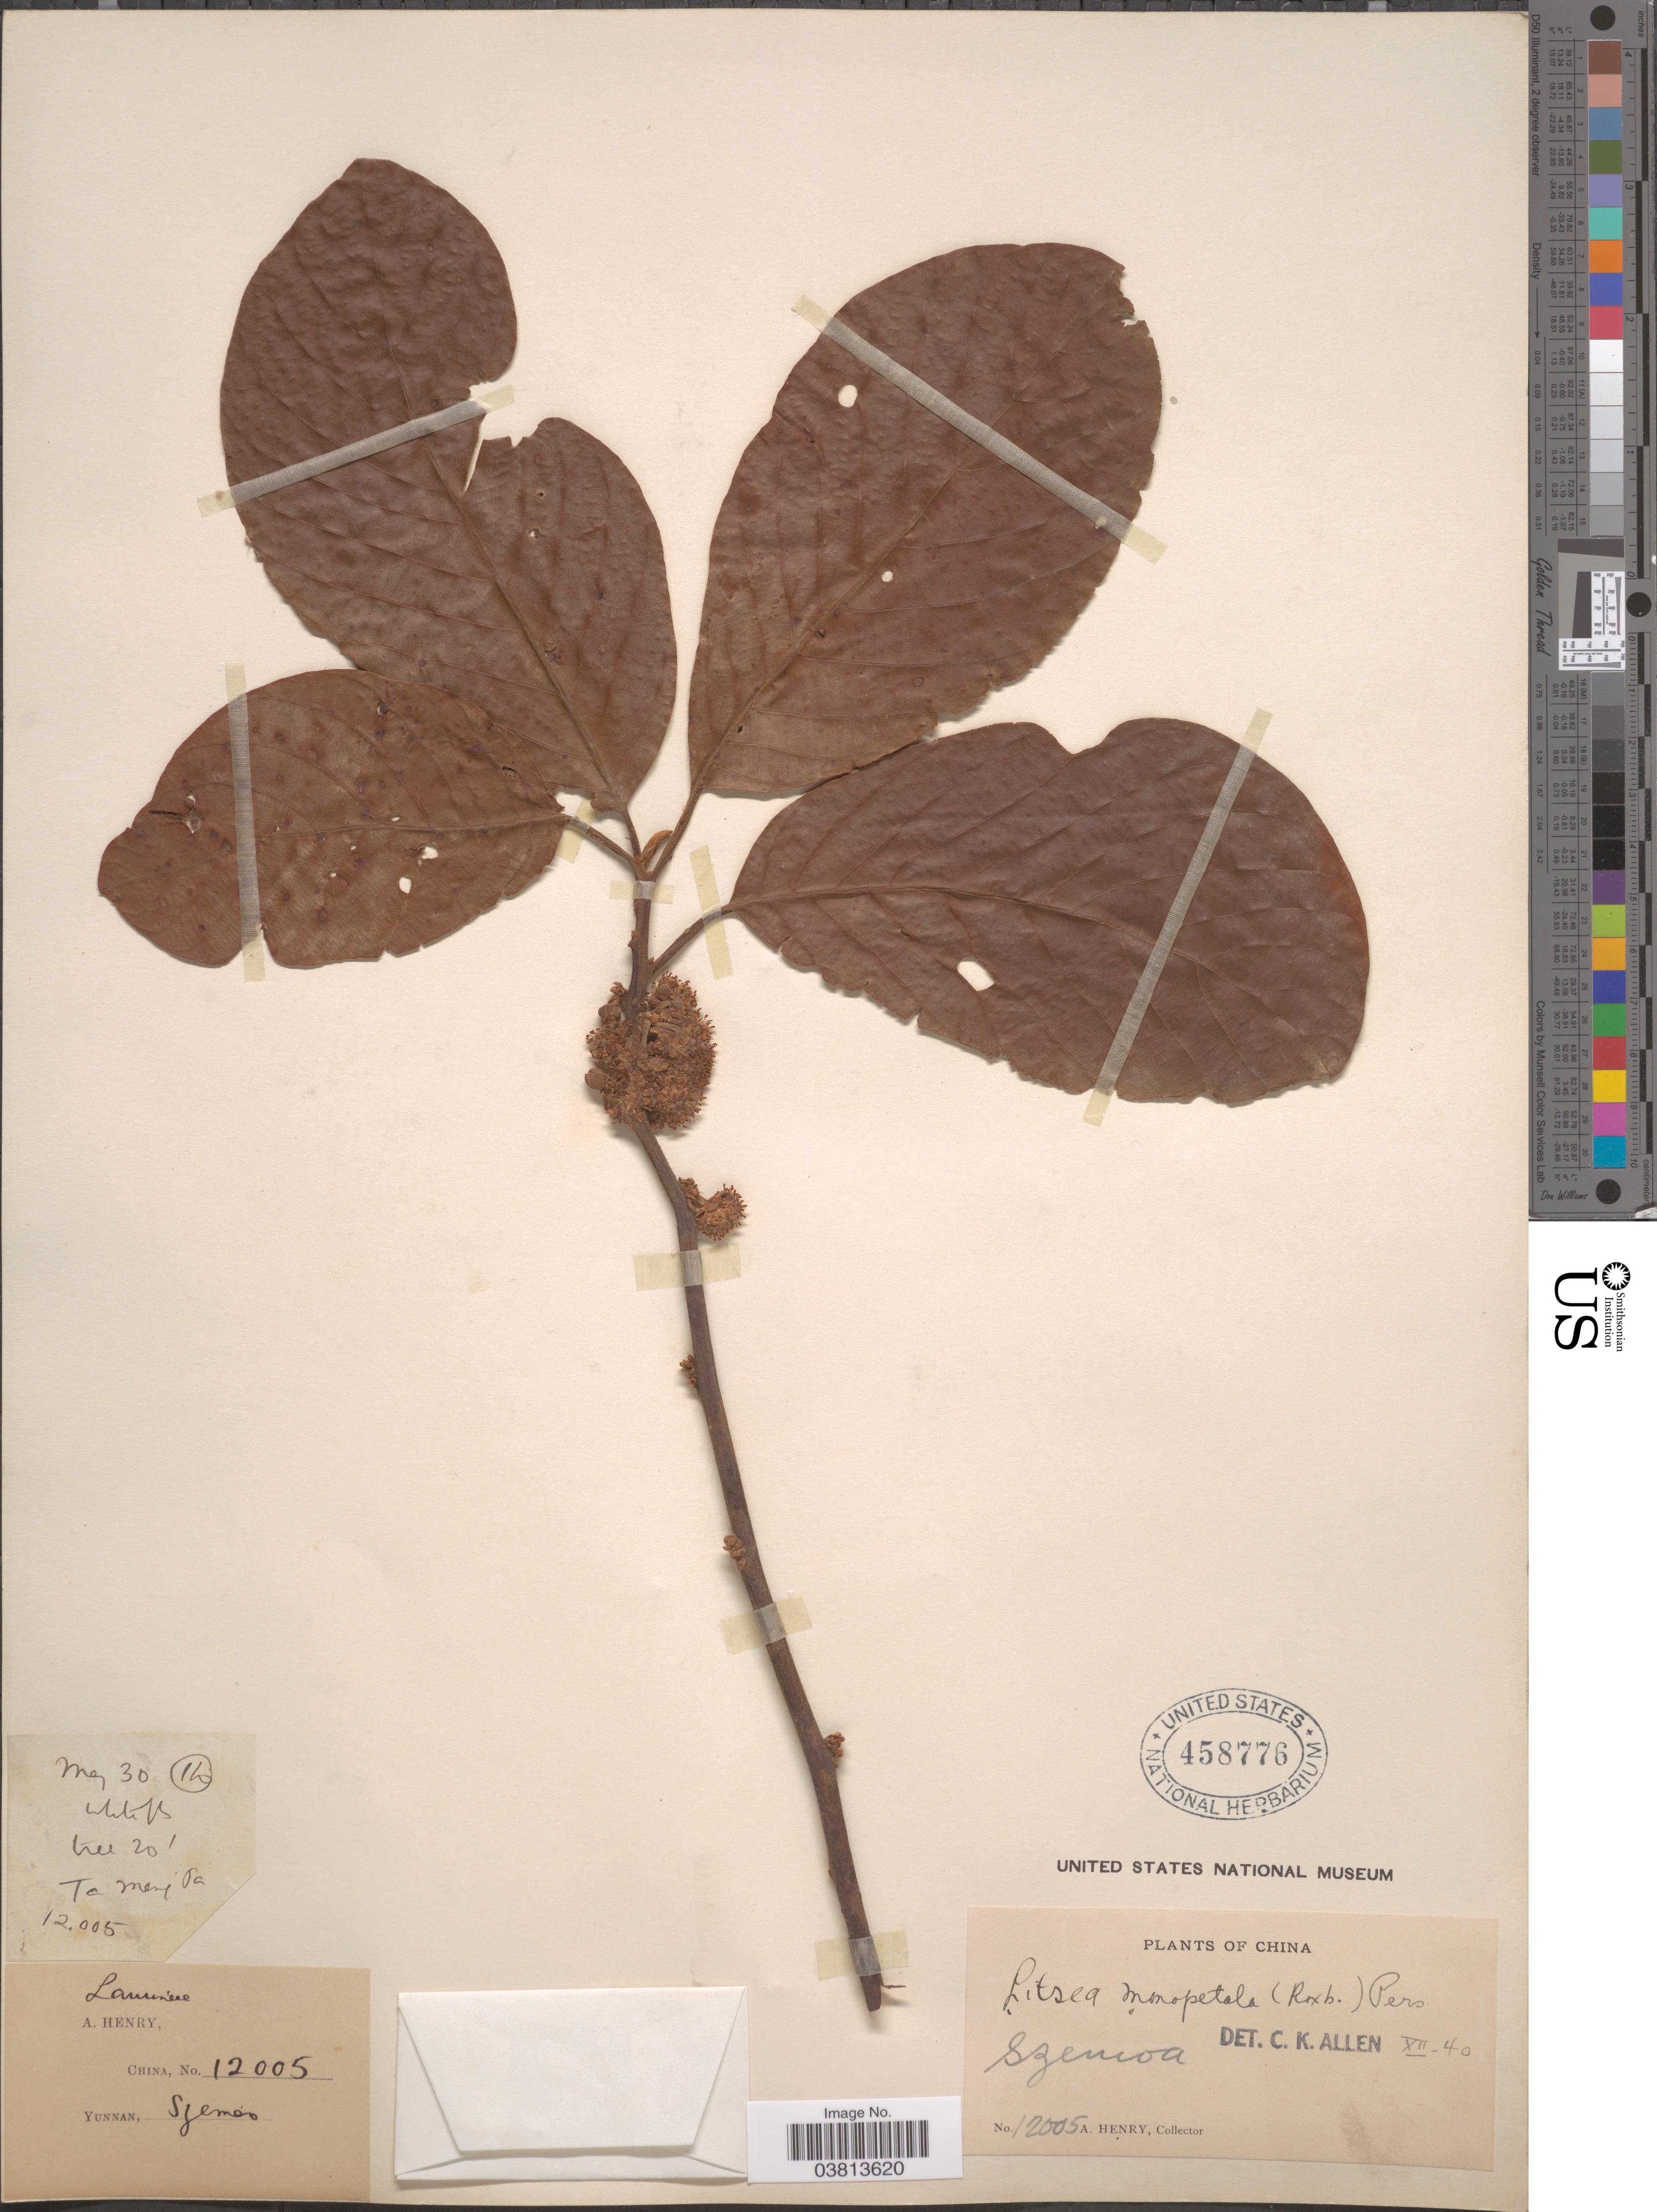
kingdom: Plantae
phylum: Tracheophyta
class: Magnoliopsida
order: Laurales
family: Lauraceae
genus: Litsea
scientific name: Litsea monopetala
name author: (Roxb.) Pers.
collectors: A. Henry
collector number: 12005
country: China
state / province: Yunnan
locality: Szemoa.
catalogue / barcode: US 458776